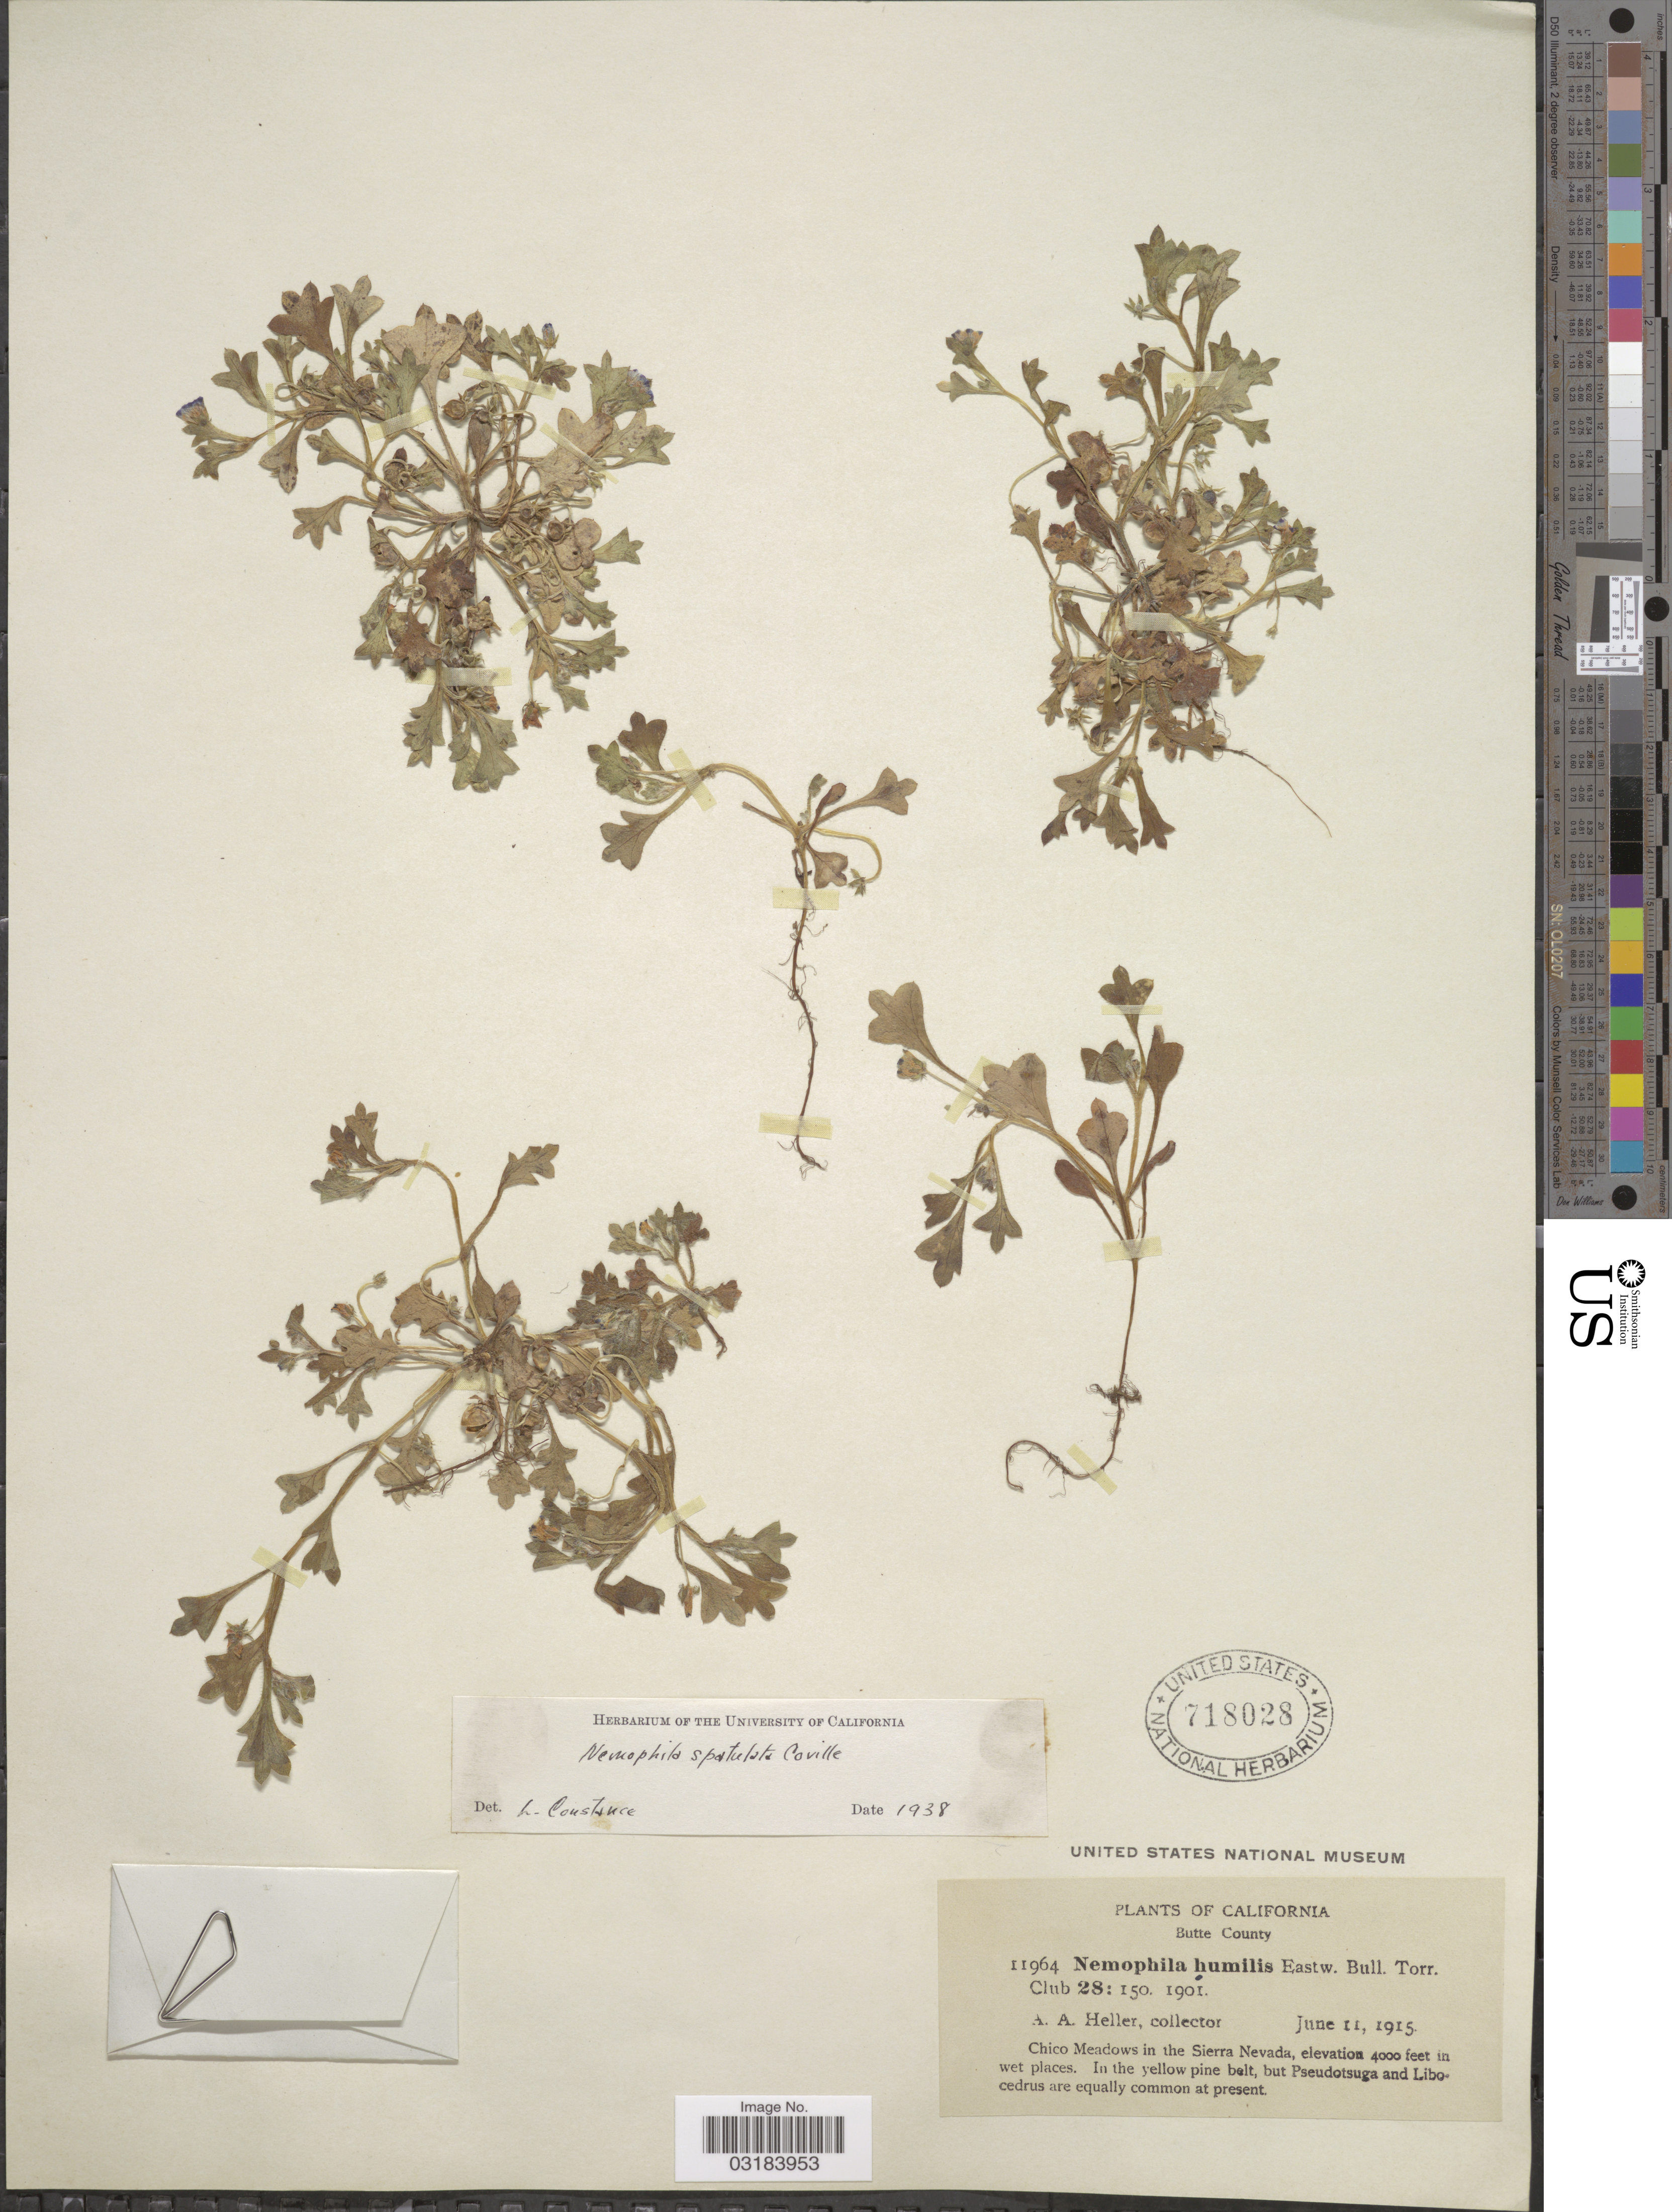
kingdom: Plantae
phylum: Tracheophyta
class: Magnoliopsida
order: Boraginales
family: Hydrophyllaceae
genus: Nemophila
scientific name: Nemophila spatulata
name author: Coville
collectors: A. A. Heller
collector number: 11964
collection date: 1915-06-11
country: United States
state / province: California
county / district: Butte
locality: Butte County, Chico Meadows in the Sierra Nevada.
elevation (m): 1219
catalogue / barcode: US 718028